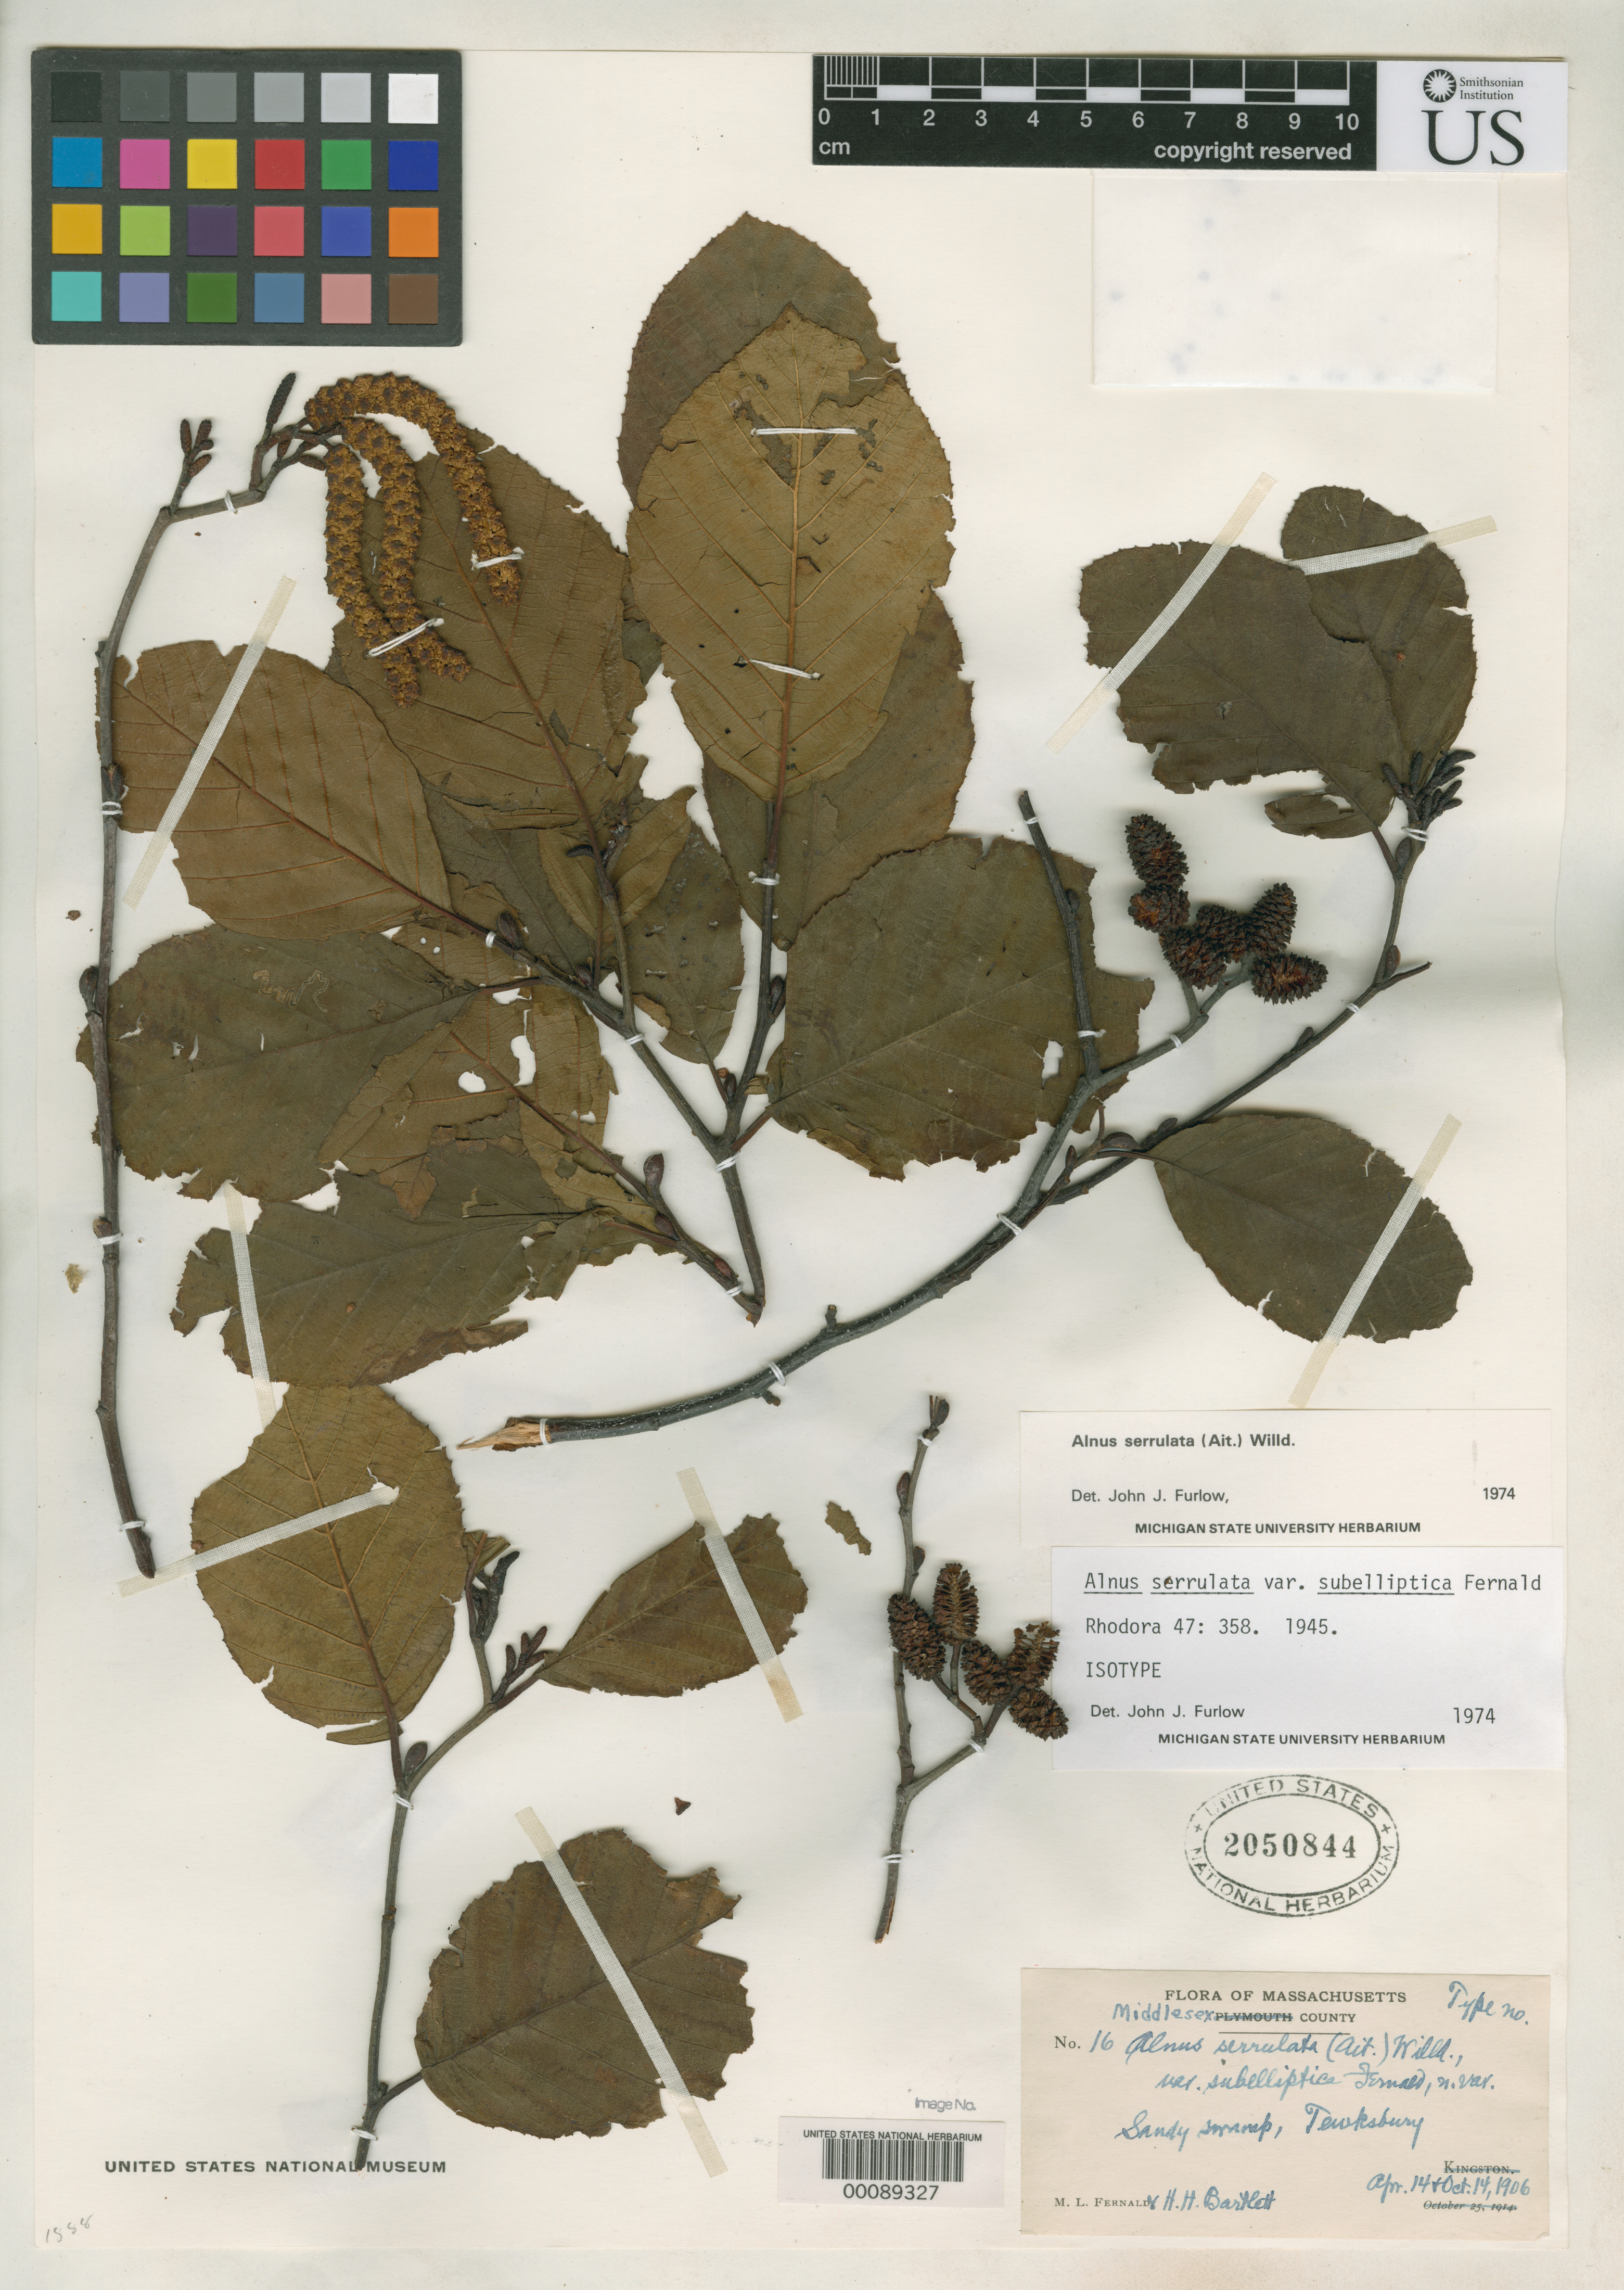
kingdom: Plantae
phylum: Tracheophyta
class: Magnoliopsida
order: Fagales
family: Betulaceae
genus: Alnus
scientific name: Alnus serrulata var. subelliptica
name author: Fernald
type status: Isotype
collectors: M. L. Fernald & H. H. Bartlett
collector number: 16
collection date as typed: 14 Apr 1906 to 14 Oct 1906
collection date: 1906-04-14/1906-10-14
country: United States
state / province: Massachusetts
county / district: Middlesex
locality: Tewsburry.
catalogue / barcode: US 2050844